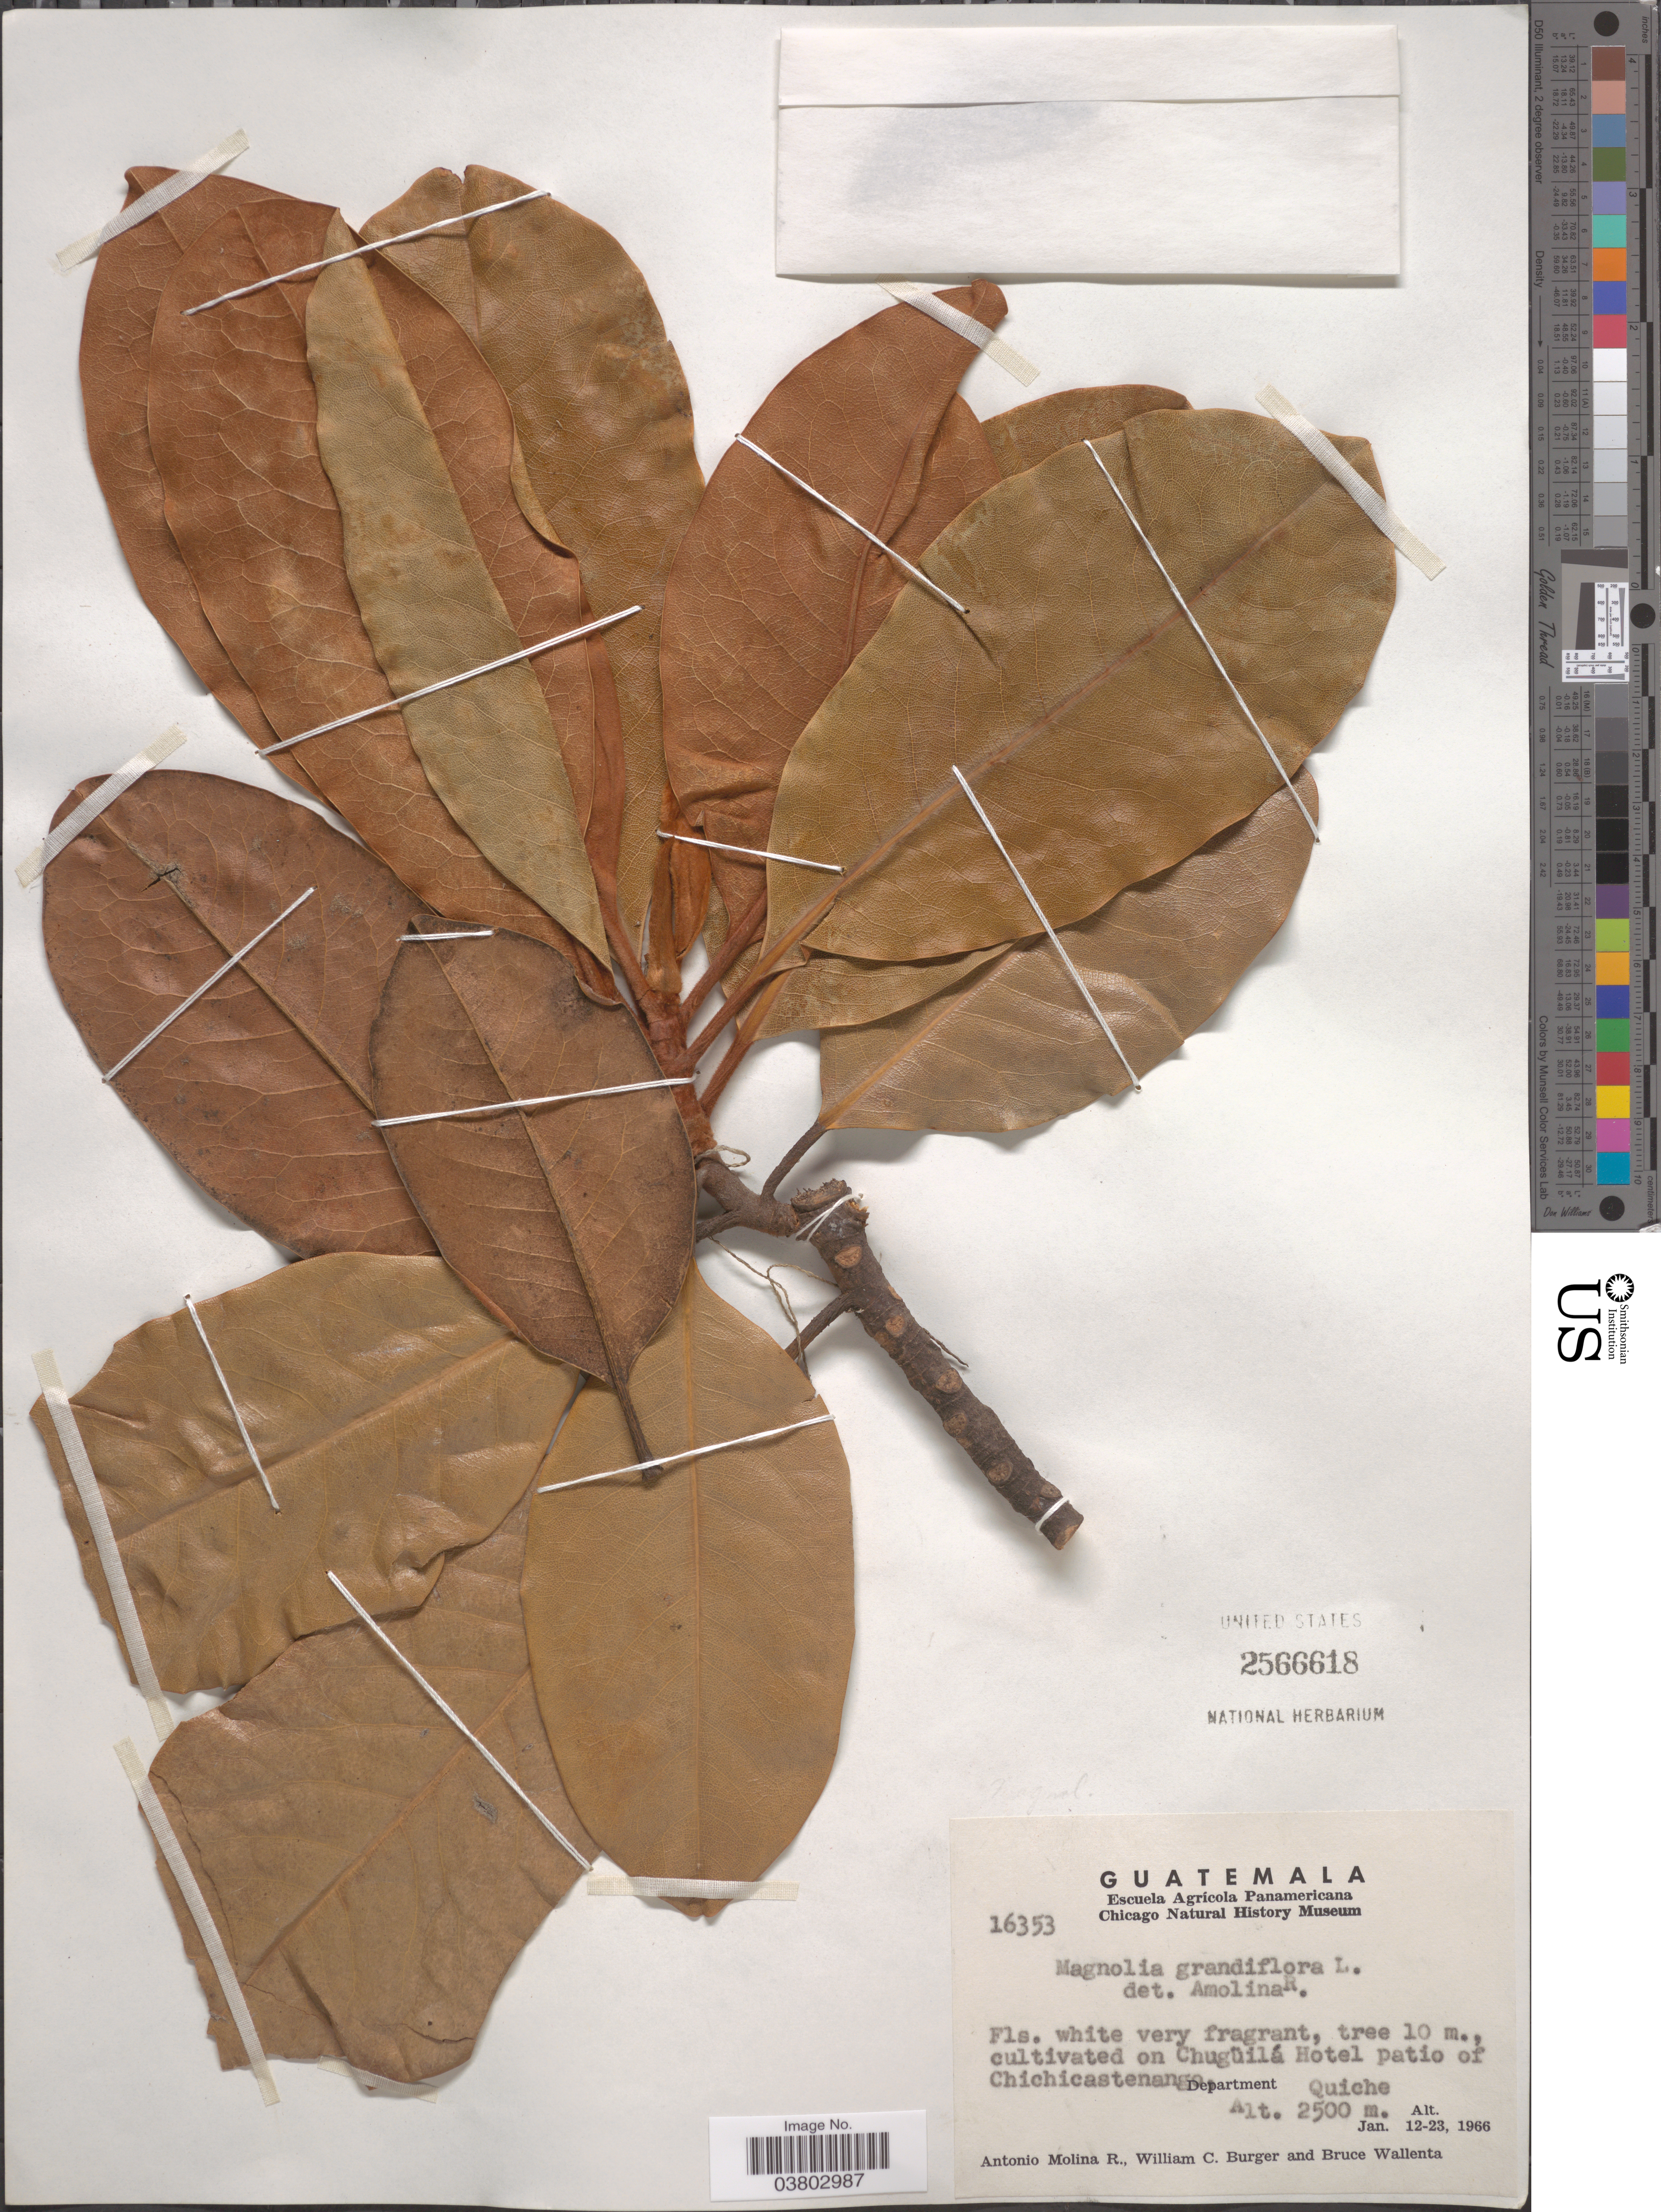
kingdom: Plantae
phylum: Tracheophyta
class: Magnoliopsida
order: Magnoliales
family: Magnoliaceae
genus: Magnolia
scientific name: Magnolia grandiflora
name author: L.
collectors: A. Molina R., W. Burger & B. Wallenta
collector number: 16353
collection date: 1966-01-12/1966-01-23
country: Guatemala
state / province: El Quiche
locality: On Chugüilá Hotel Patio of Chichicastenango Department Quiche.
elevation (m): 2500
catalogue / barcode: US 2566618